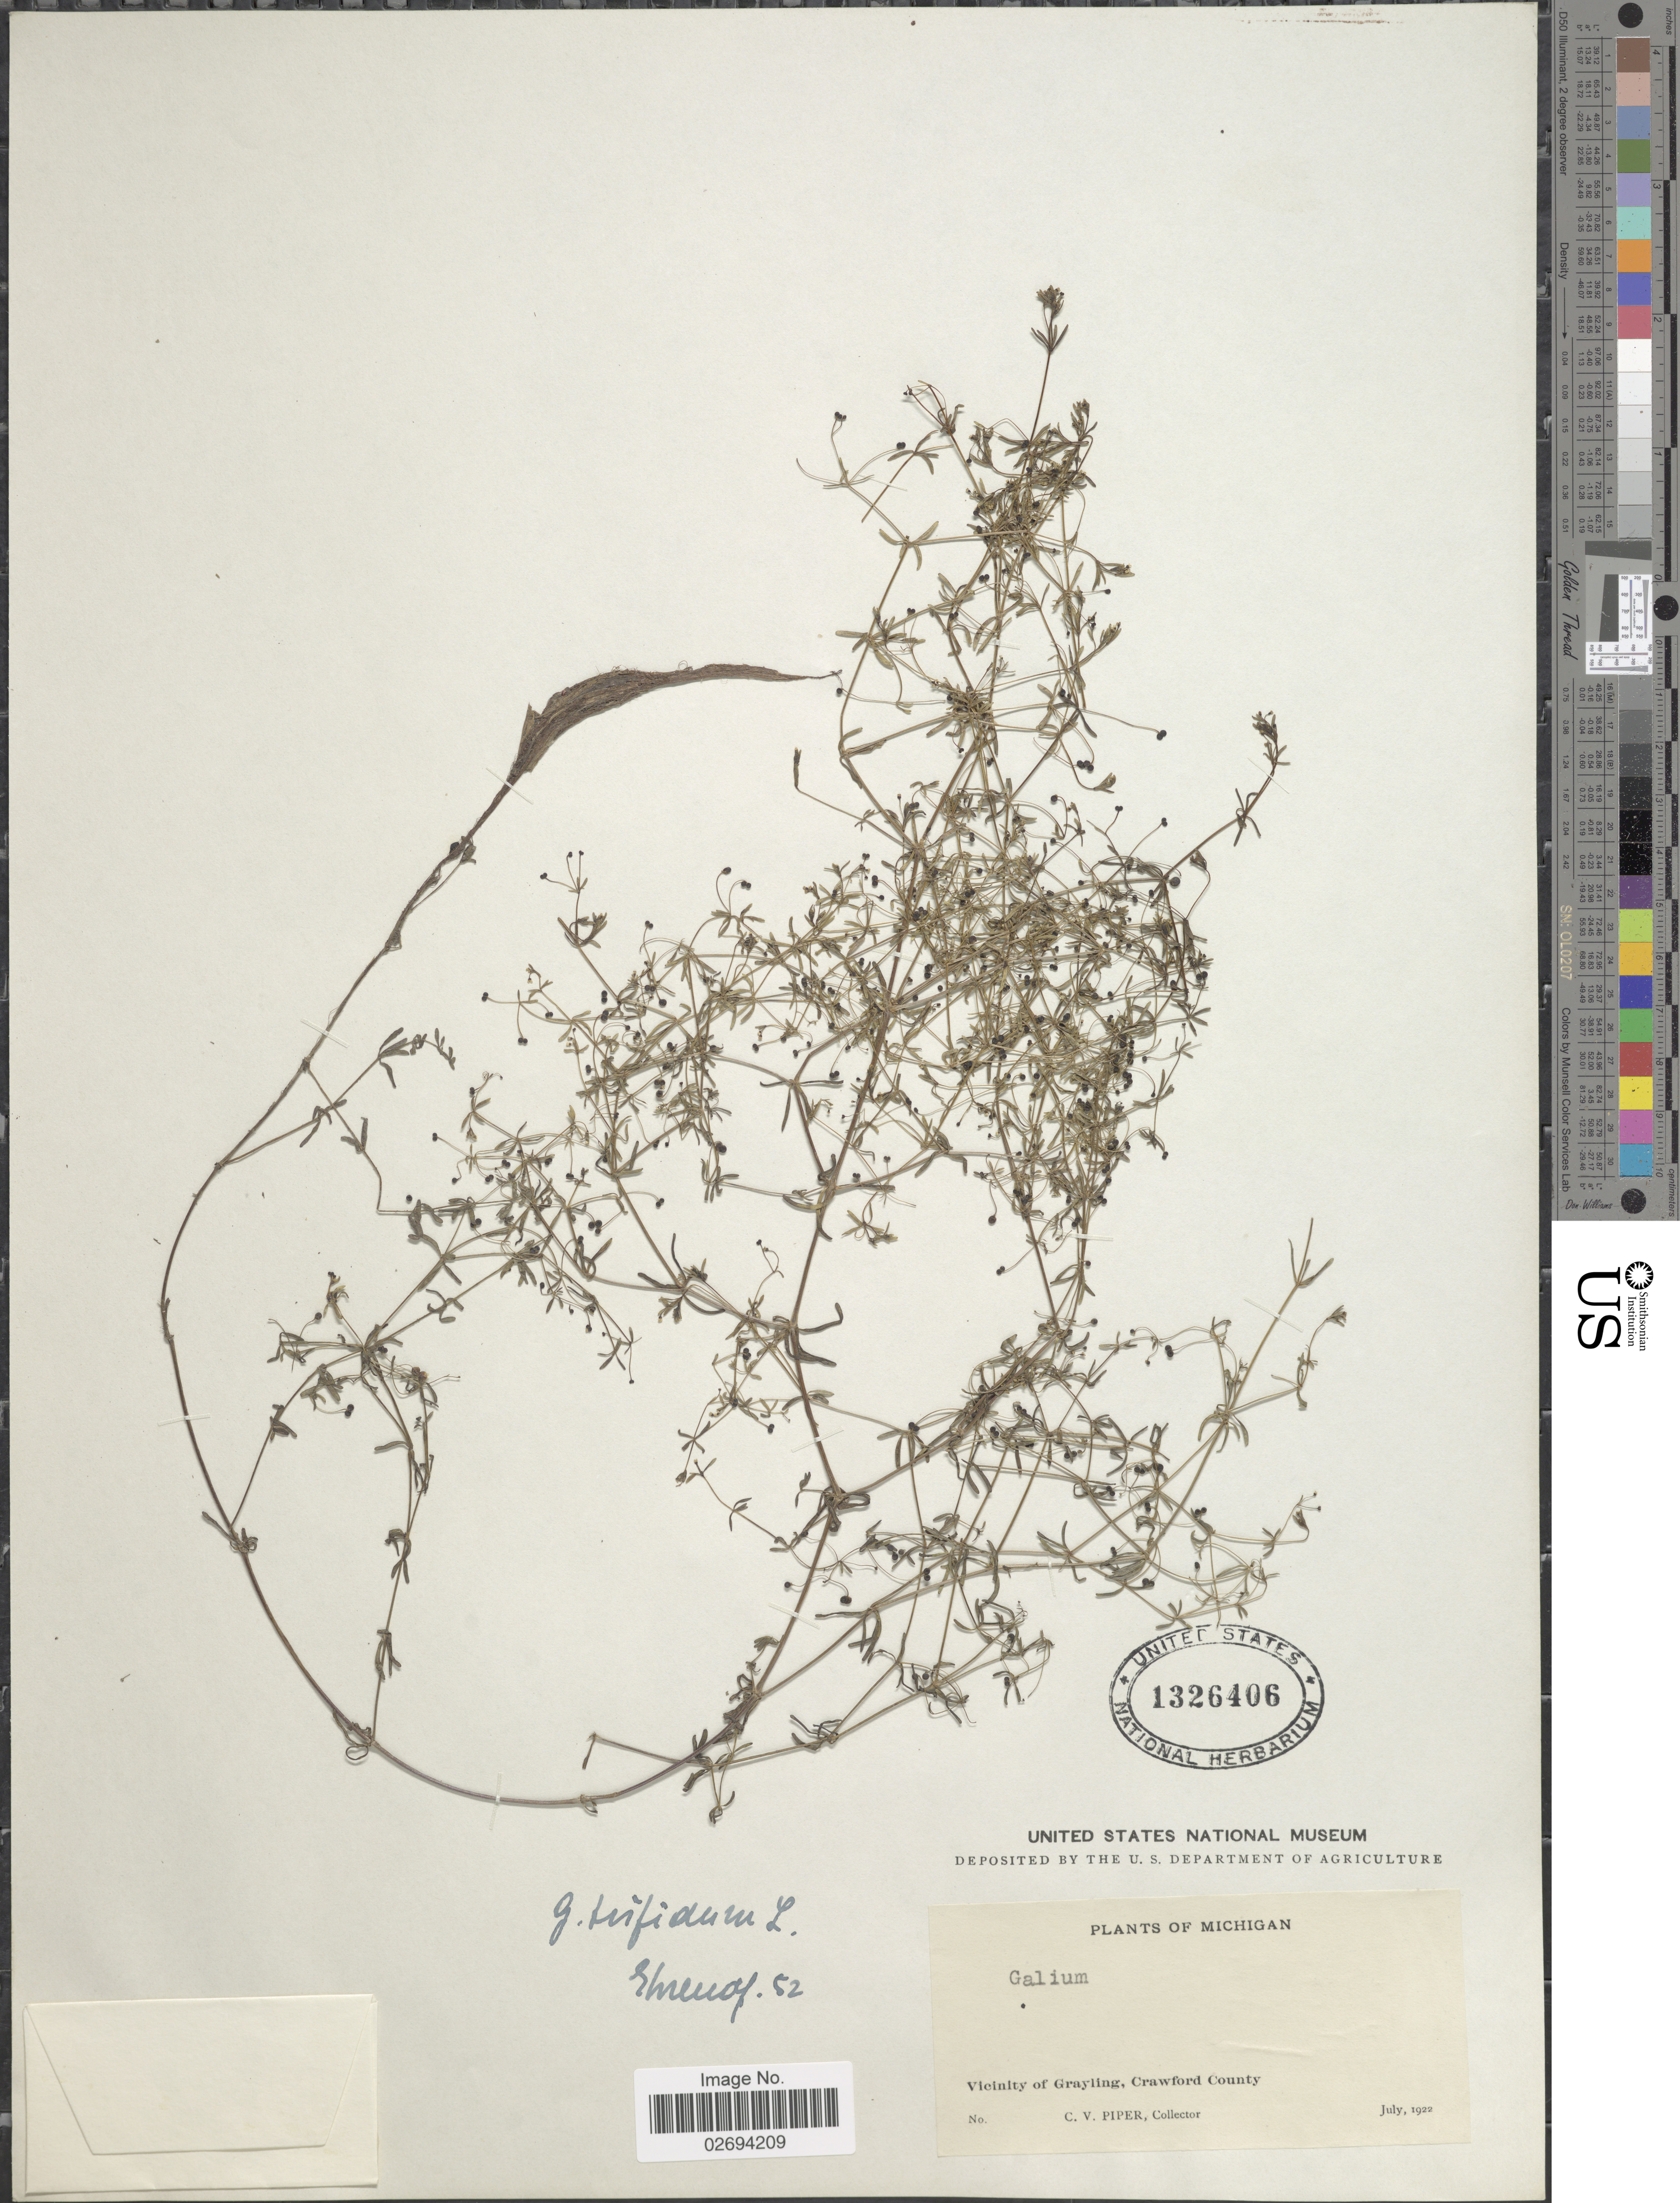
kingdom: Plantae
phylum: Tracheophyta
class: Magnoliopsida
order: Gentianales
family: Rubiaceae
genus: Galium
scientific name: Galium trifidum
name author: L.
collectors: C. V. Piper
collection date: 1922-07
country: United States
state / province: Michigan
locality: Vicinity of Grayling, Crawford County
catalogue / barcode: US 1326406